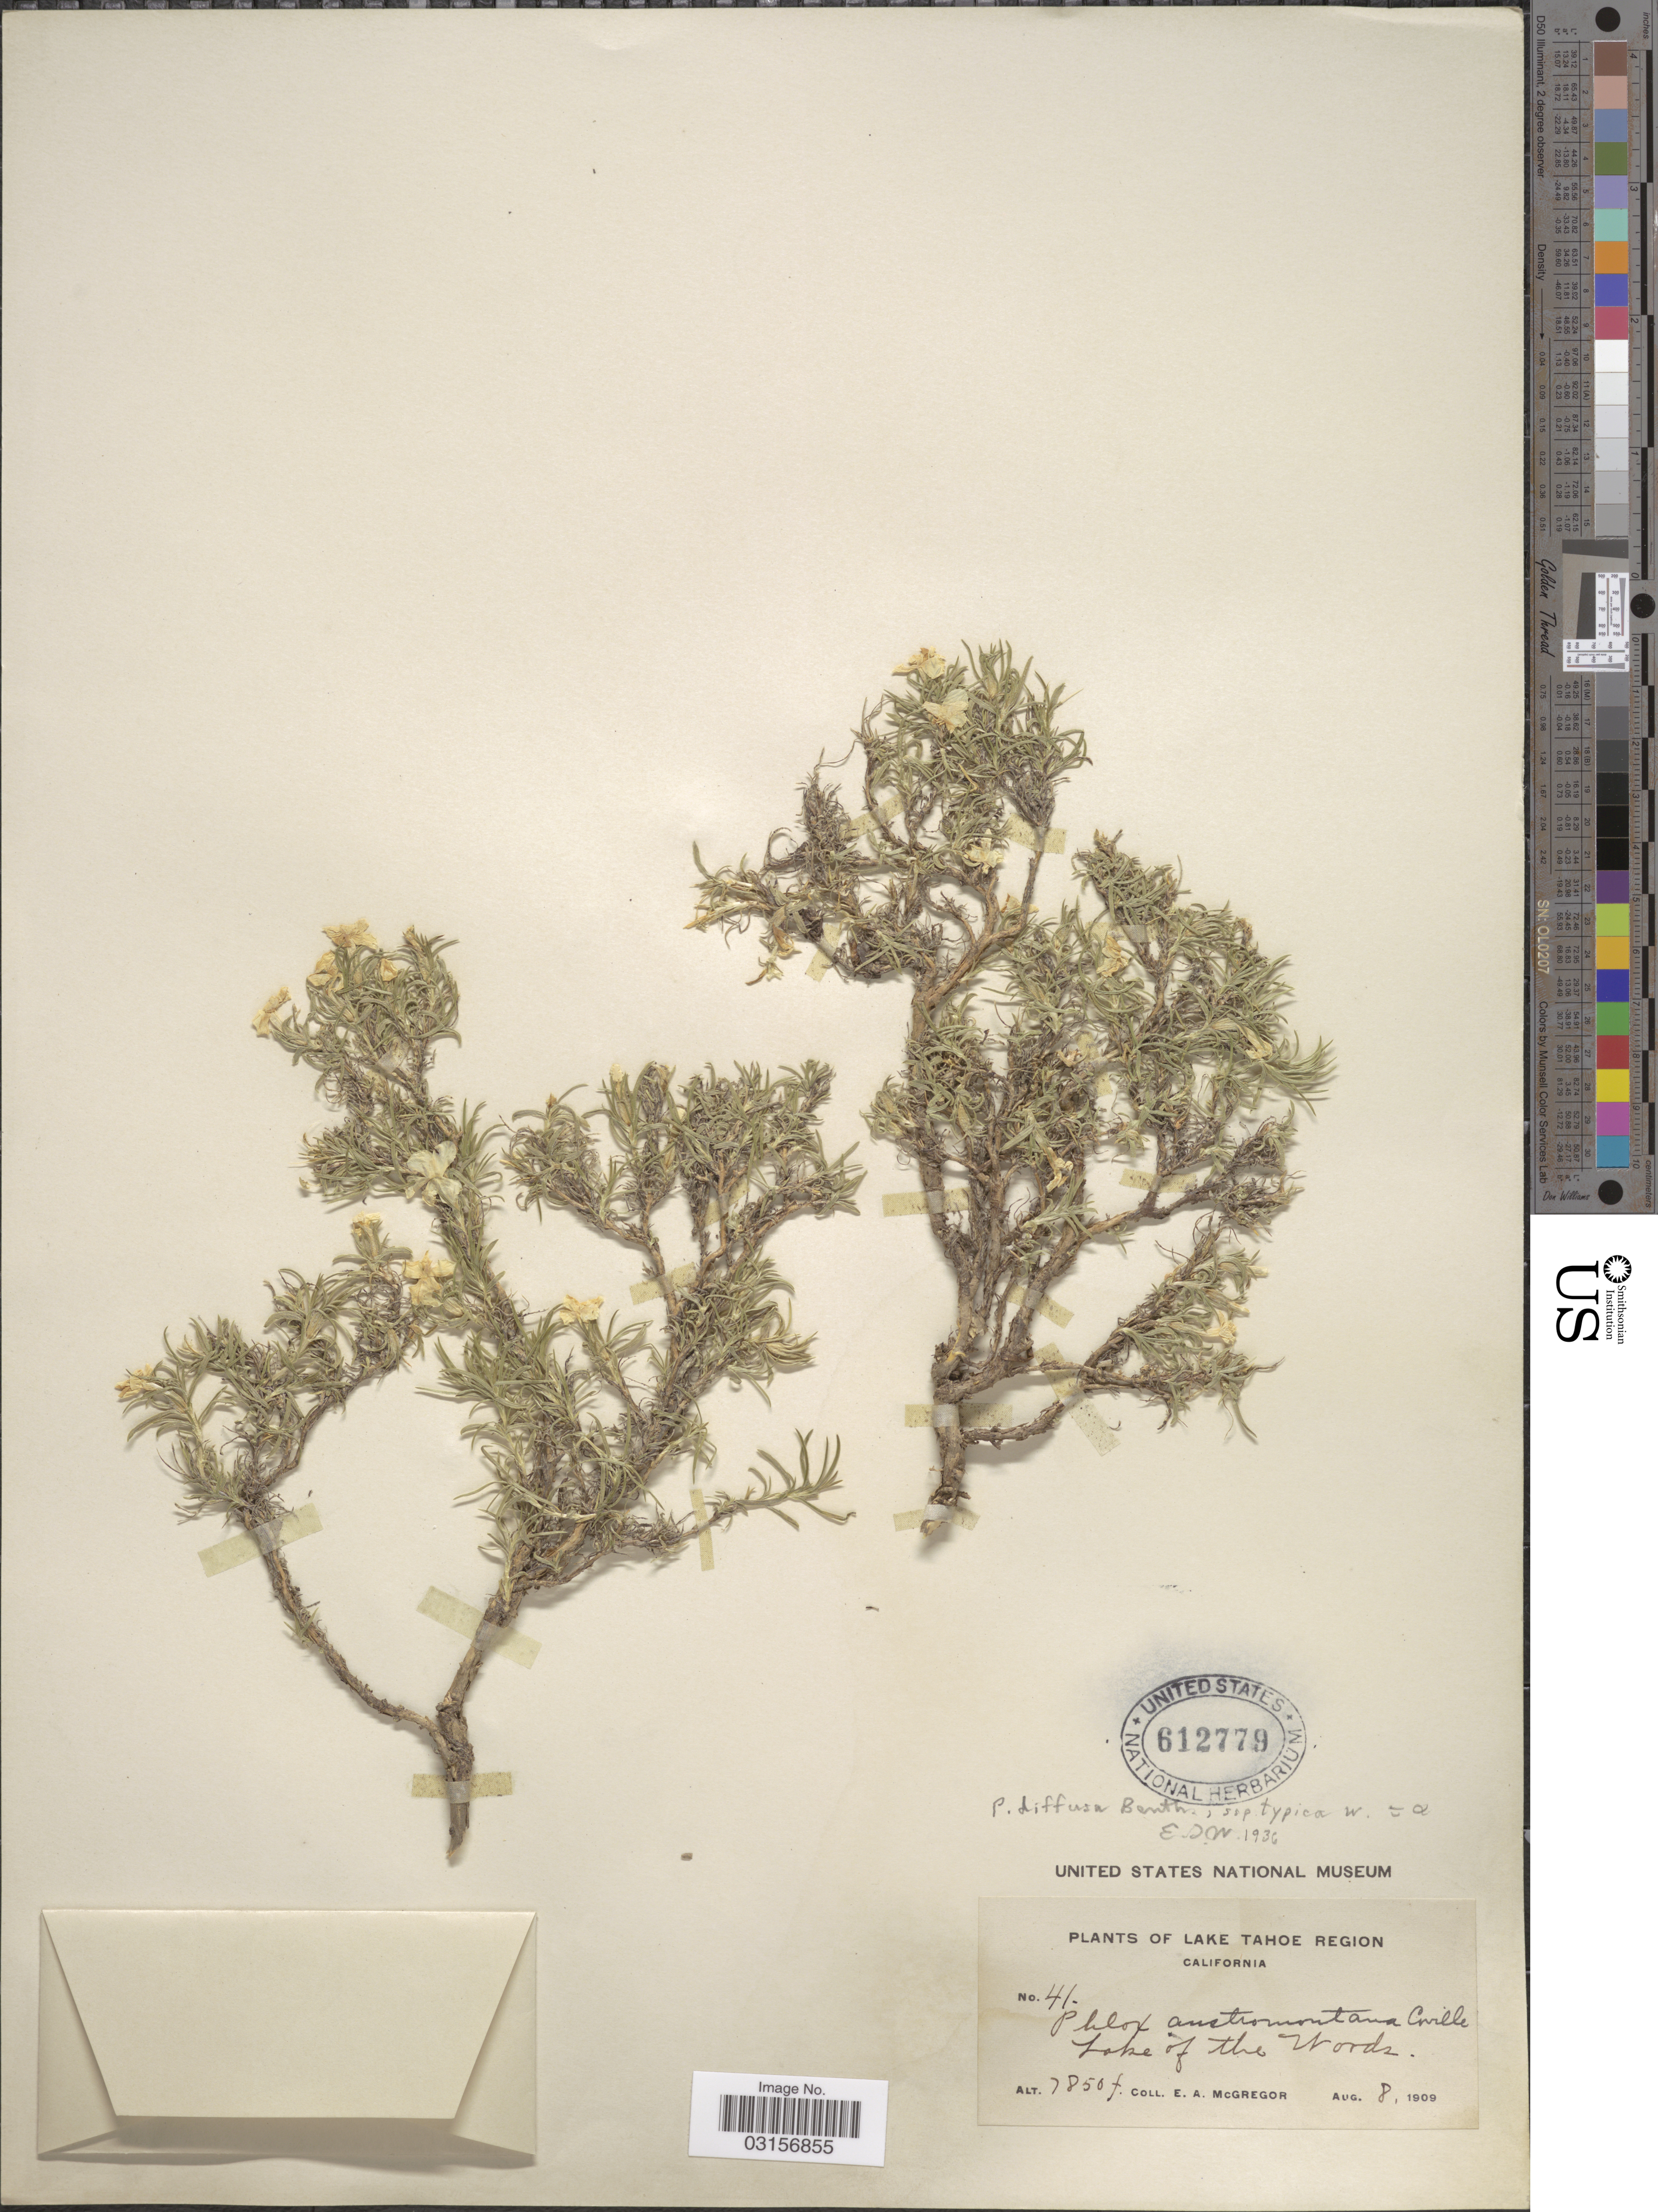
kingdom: Plantae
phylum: Tracheophyta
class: Magnoliopsida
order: Ericales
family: Polemoniaceae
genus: Phlox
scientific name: Phlox diffusa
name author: Benth.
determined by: Mayfield, M. H.; Ferguson, C. J.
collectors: E. A. McGregor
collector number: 41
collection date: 1909-08-08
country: United States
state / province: California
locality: Lake Tahoe Region, Lake of the Words.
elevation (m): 2393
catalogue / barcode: US 612779